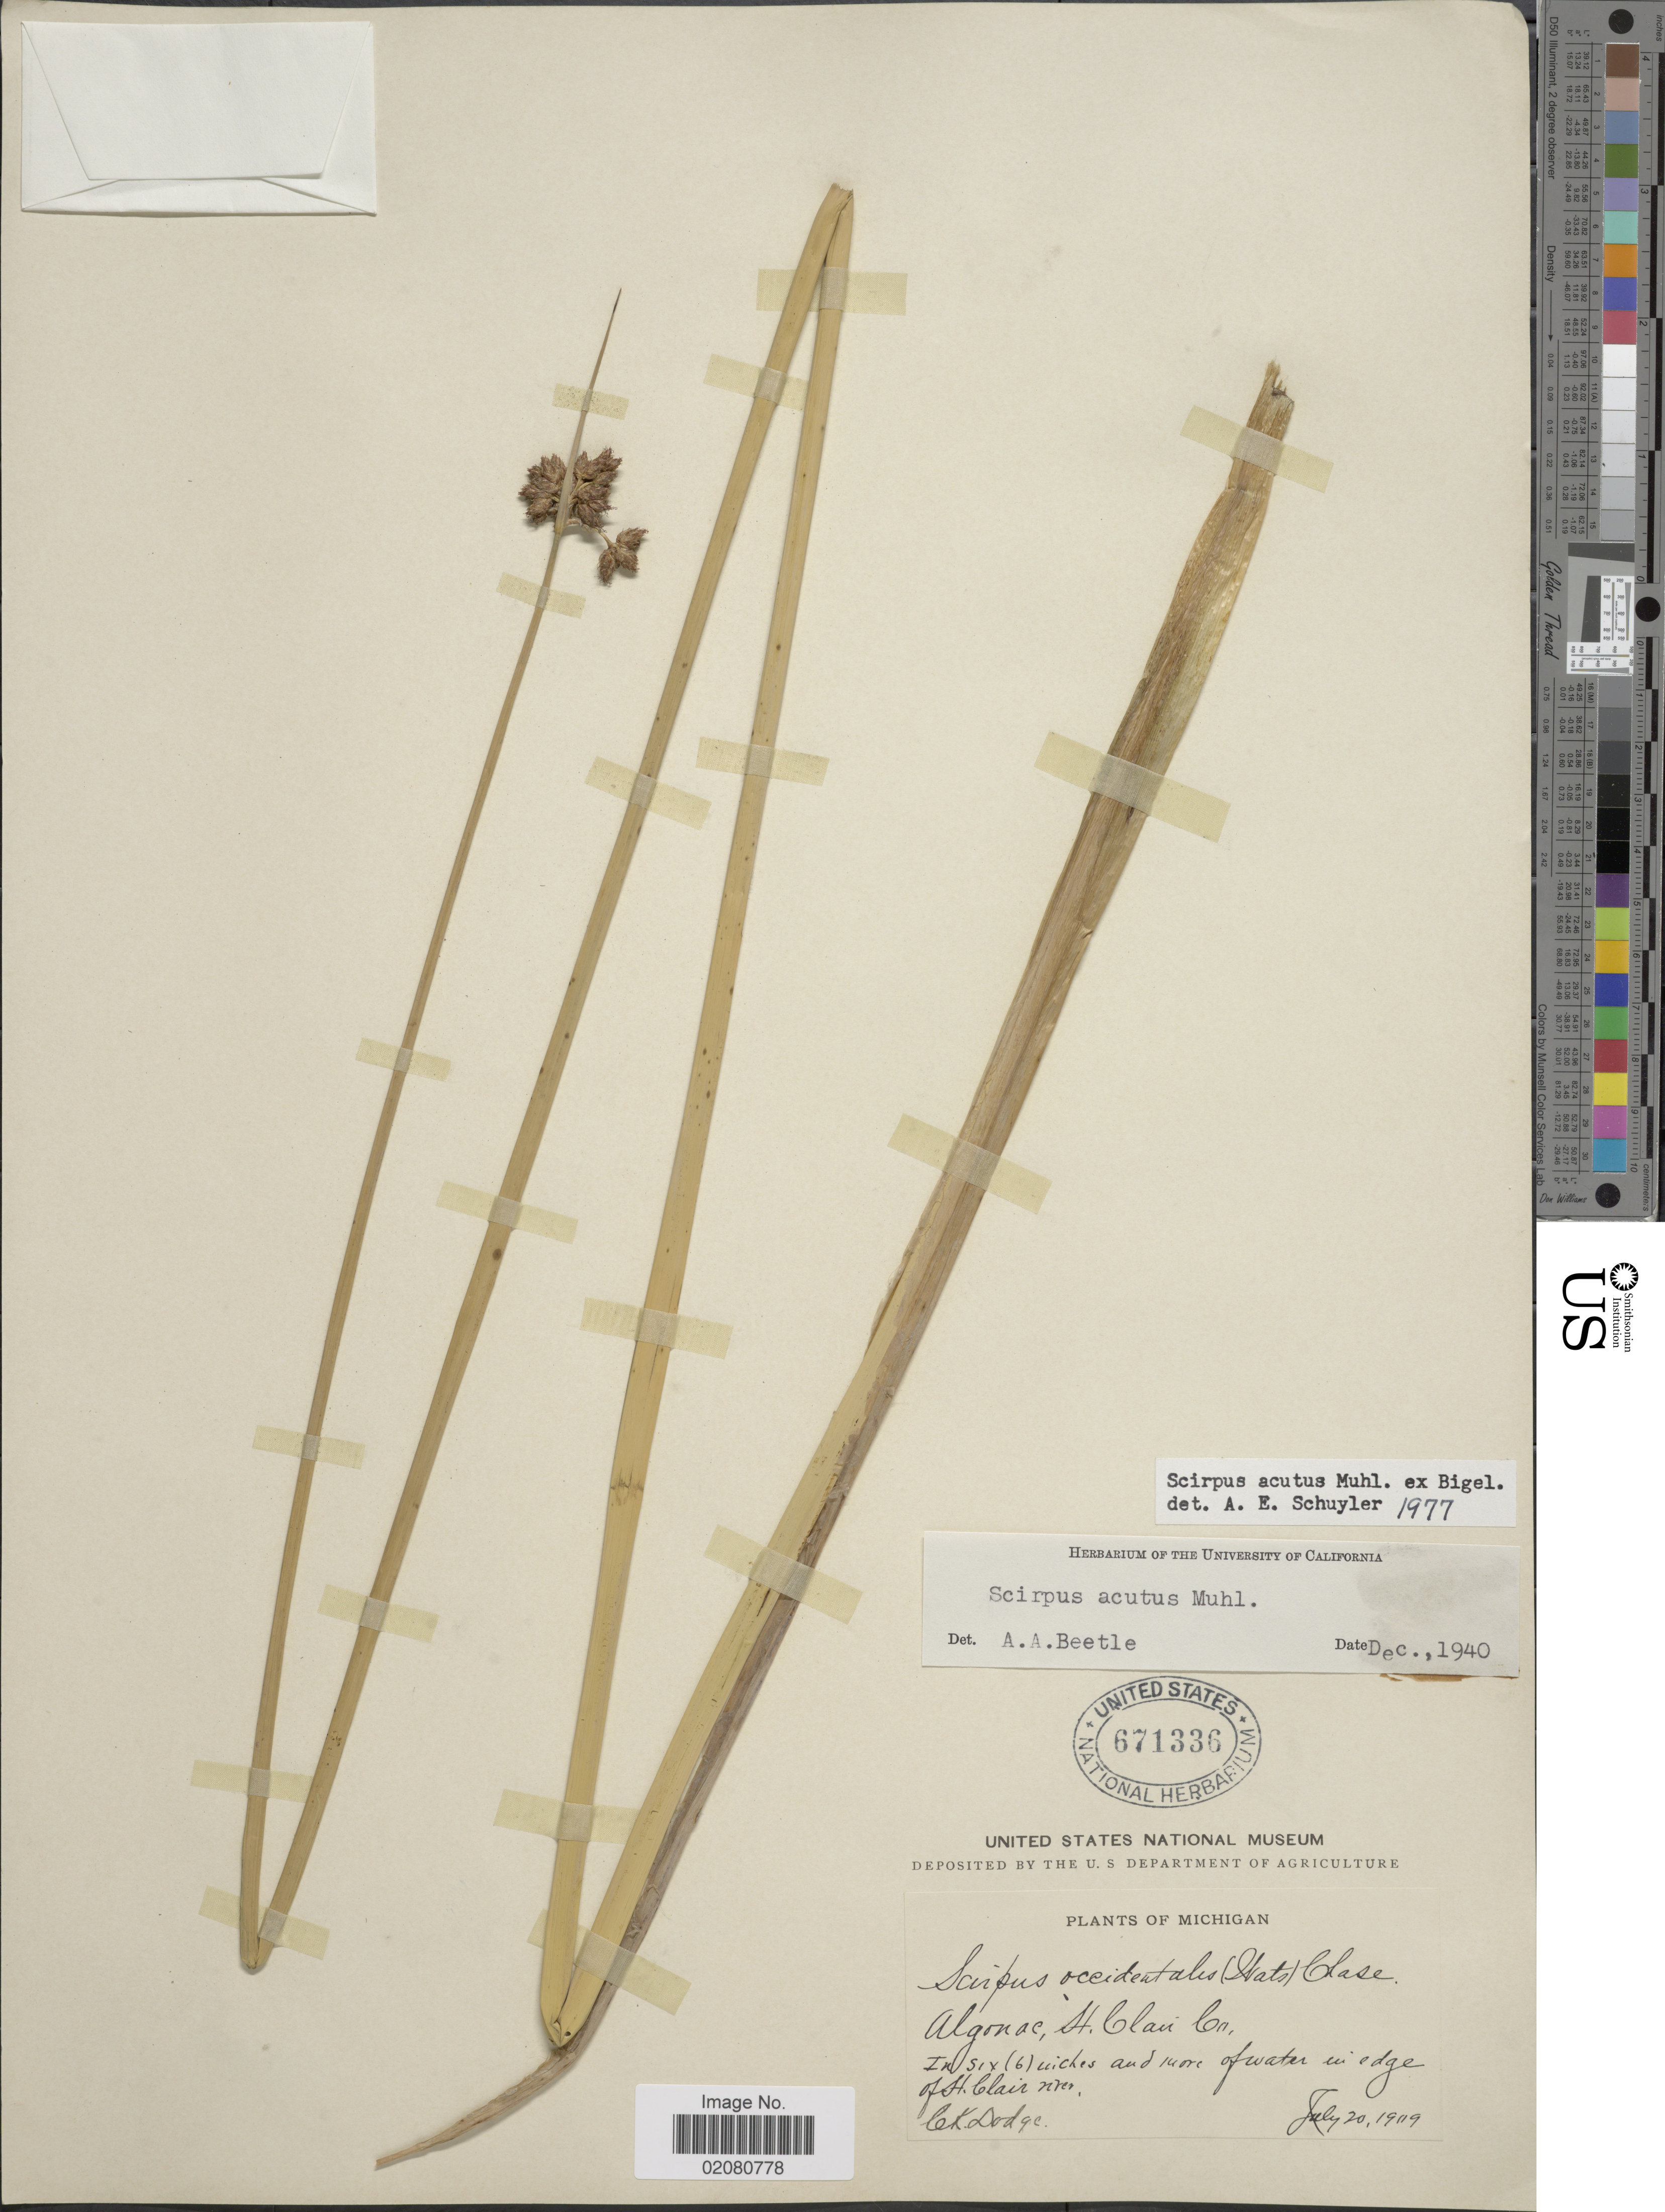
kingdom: Plantae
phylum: Tracheophyta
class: Liliopsida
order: Poales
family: Cyperaceae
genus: Schoenoplectus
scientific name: Schoenoplectus acutus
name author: (Muhl. ex Bigelow) Á. Löve & D. Löve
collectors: C. Dodge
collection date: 1909-07-20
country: United States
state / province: Michigan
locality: Algonac, St. Clair Co. In six (6) inches and more of water in edge of St. Clair river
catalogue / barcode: US 671336